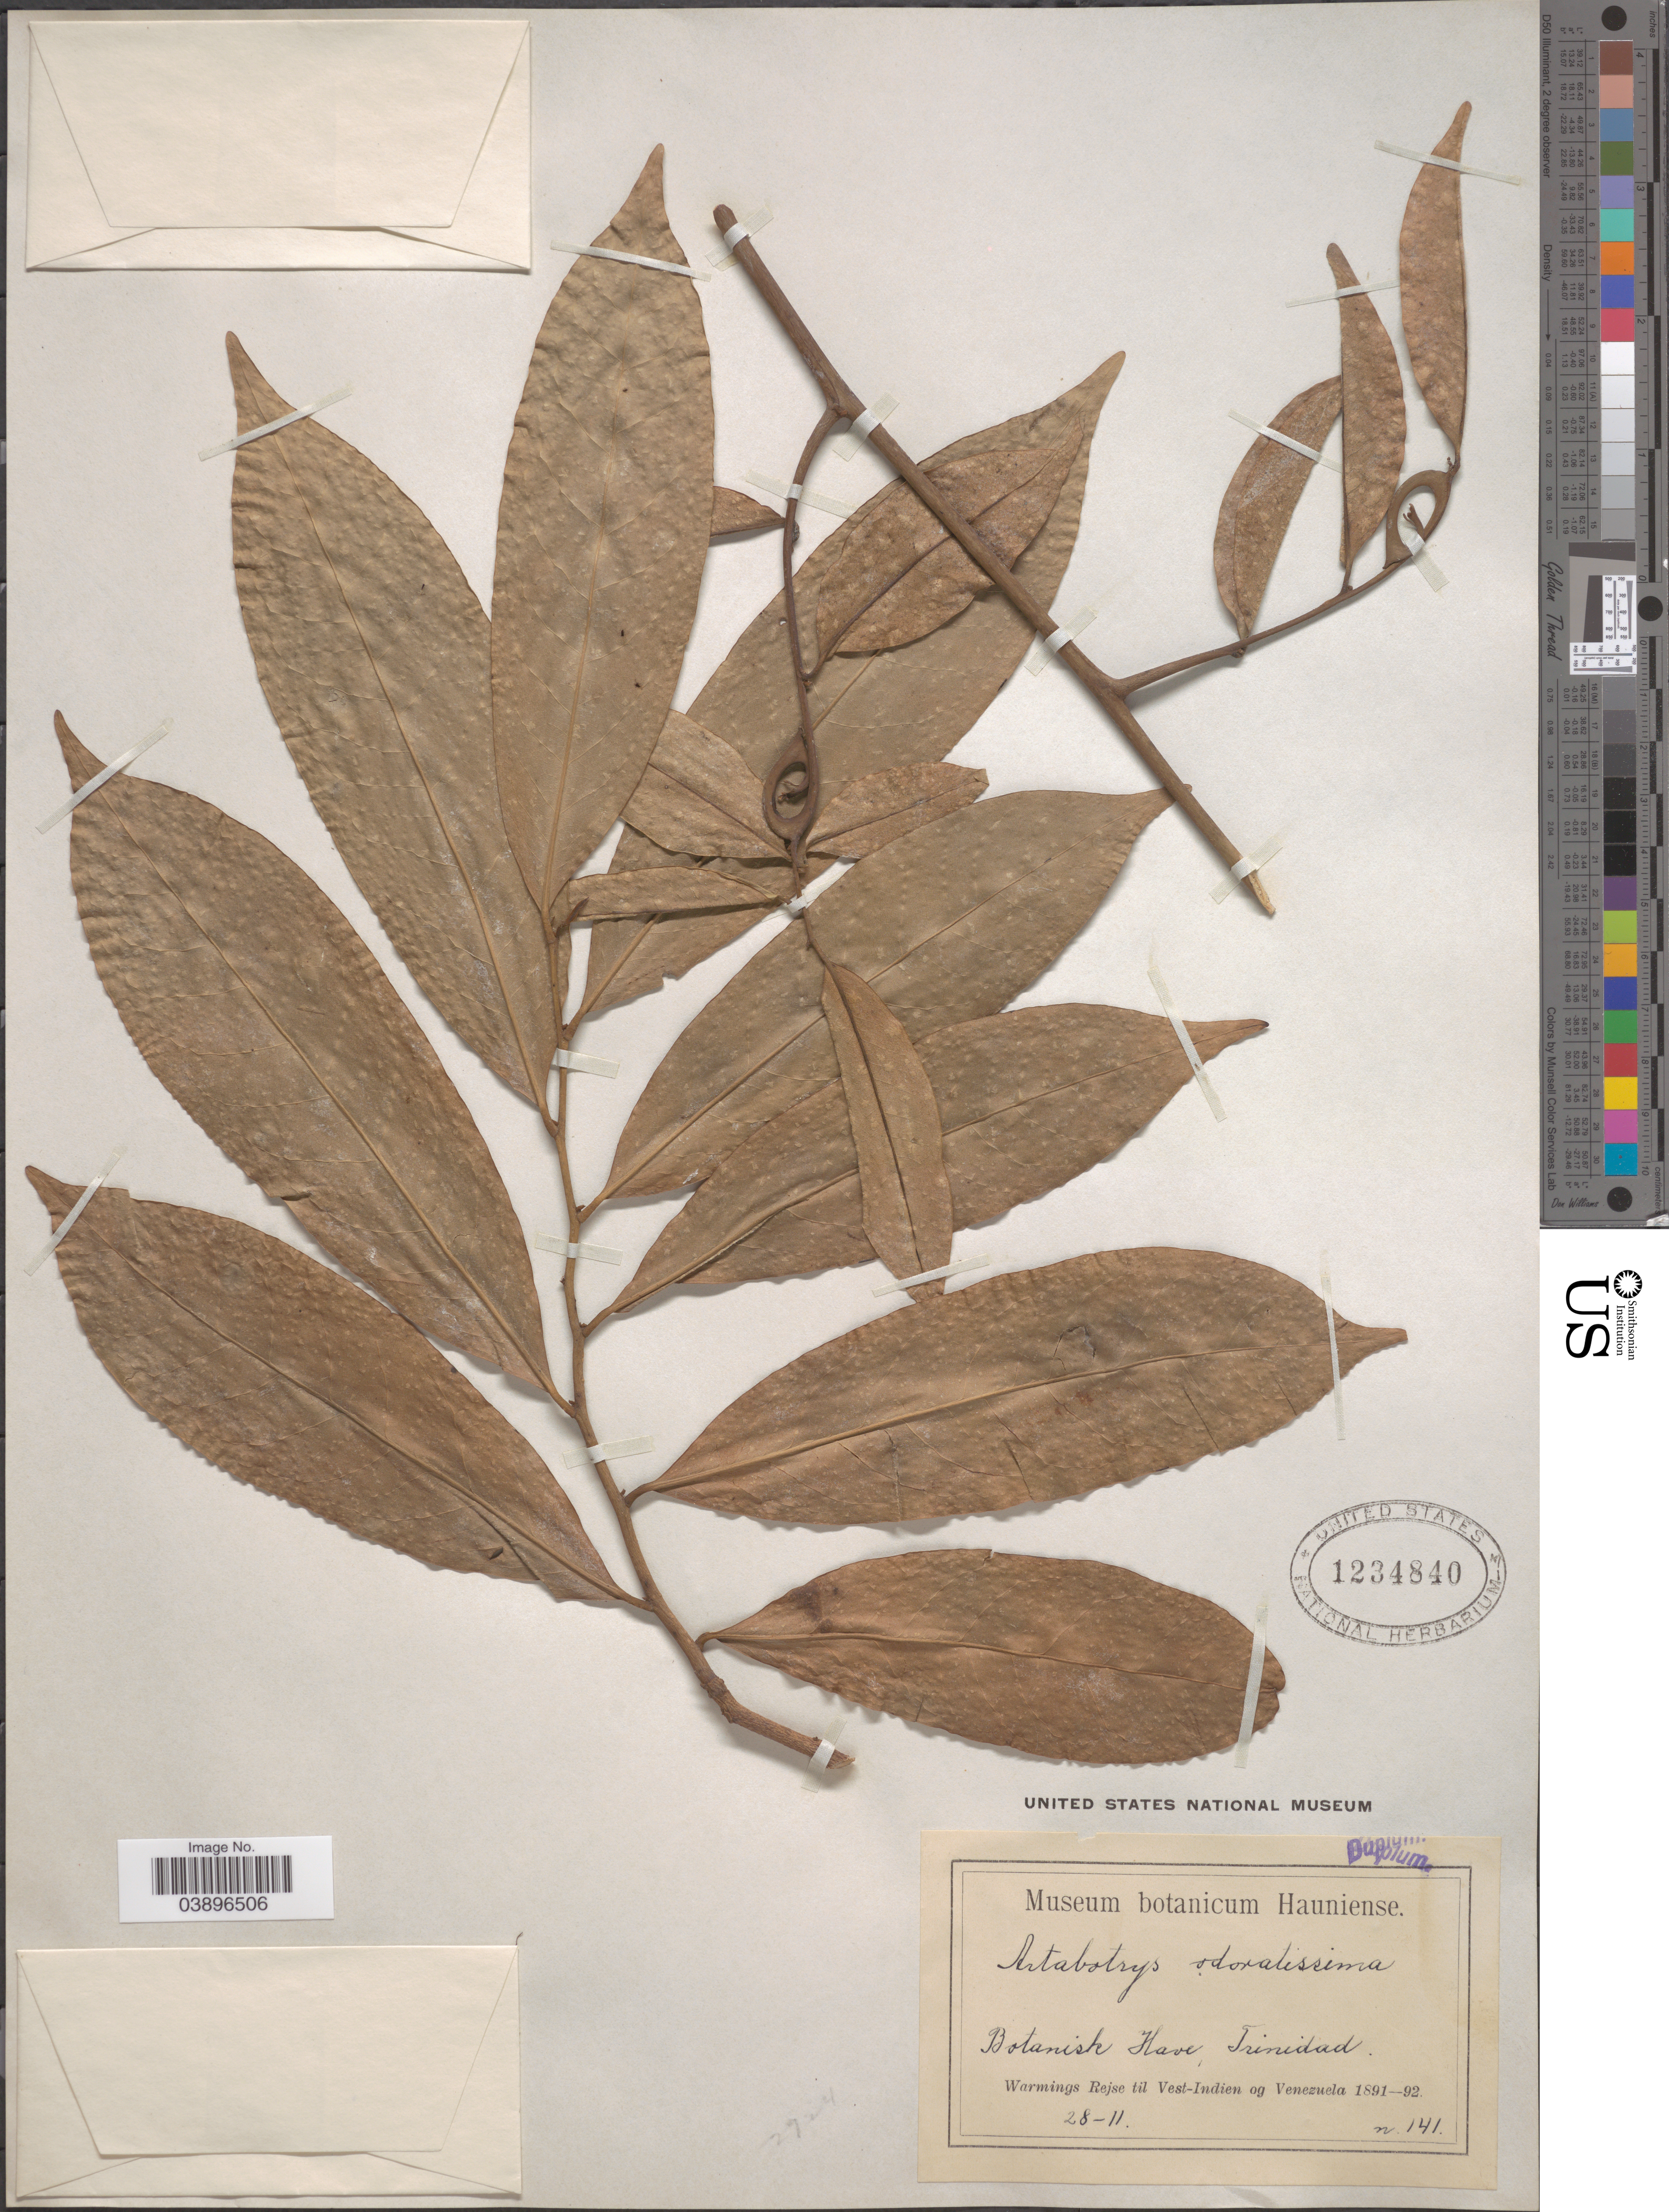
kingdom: Plantae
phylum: Tracheophyta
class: Magnoliopsida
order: Magnoliales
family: Annonaceae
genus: Artabotrys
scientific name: Artabotrys odoratissimus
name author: R. Br.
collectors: -. Warmings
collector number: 141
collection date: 1891-11-28/1892-11-28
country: Trinidad and Tobago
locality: Botanisk Have, Trinidad.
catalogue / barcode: US 1234840